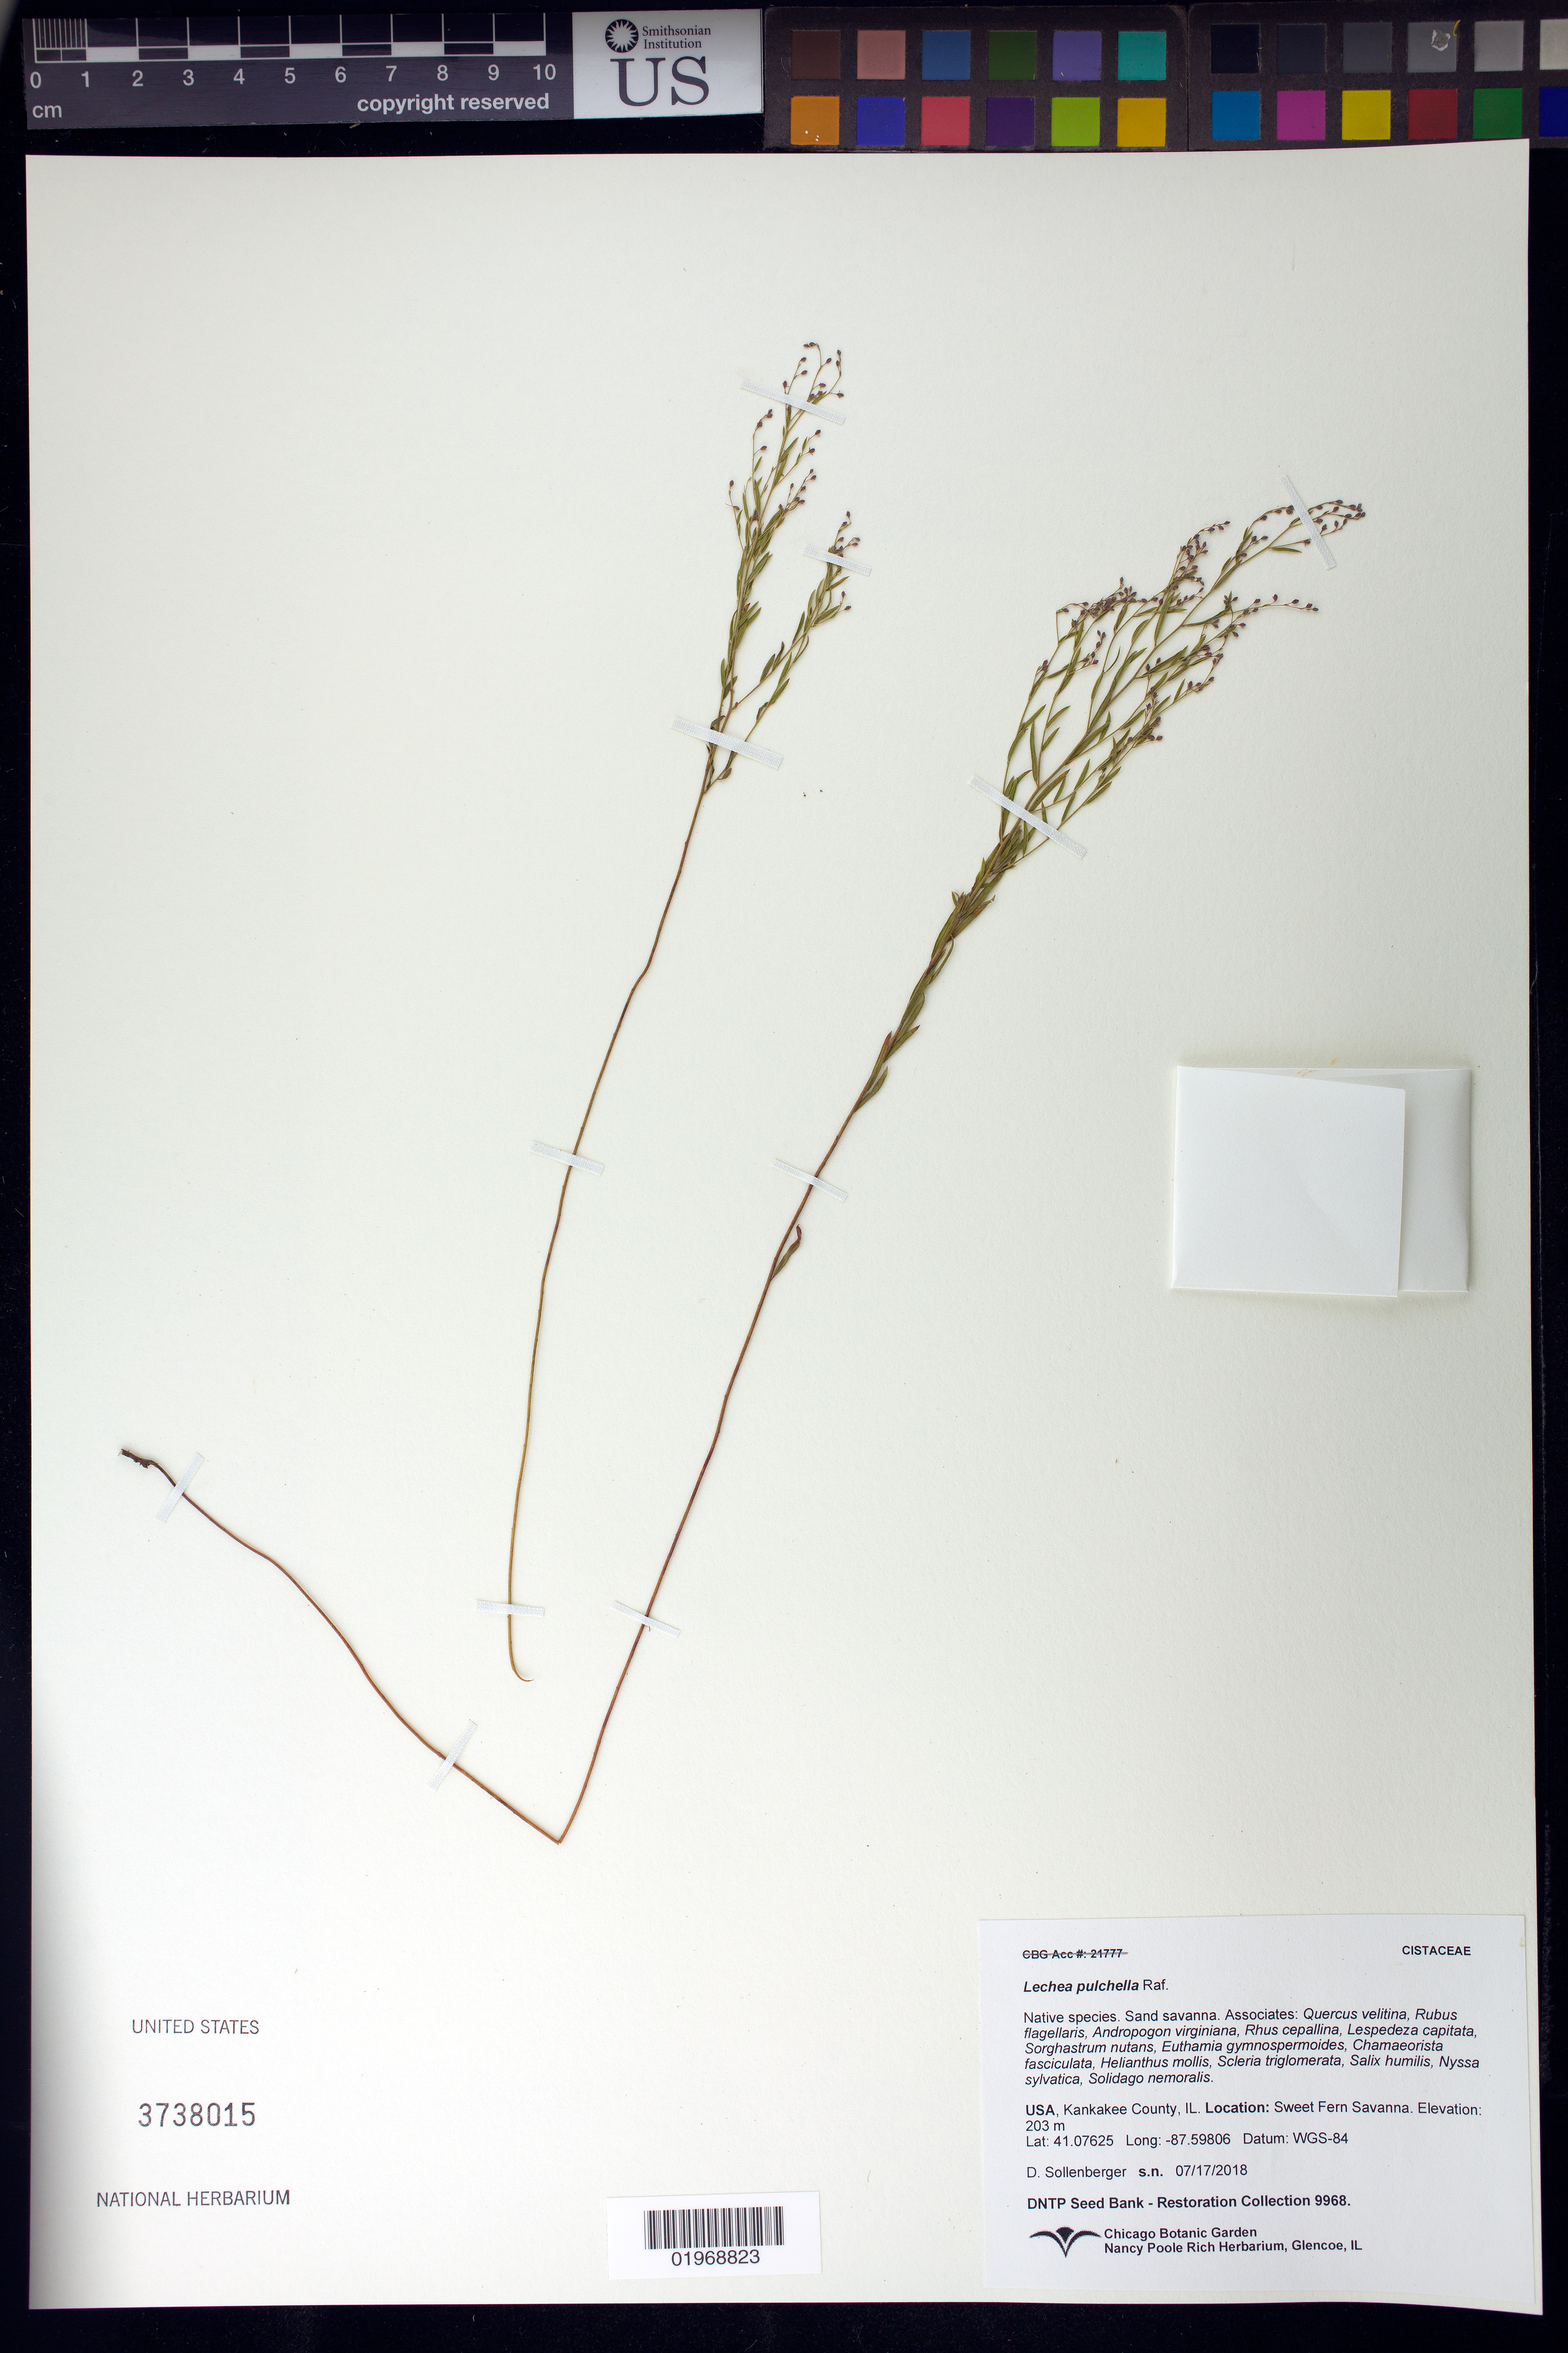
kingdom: Plantae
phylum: Tracheophyta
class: Magnoliopsida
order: Malvales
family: Cistaceae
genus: Lechea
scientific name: Lechea pulchella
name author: Raf.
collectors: D. Sollenberger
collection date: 2018-07-17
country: United States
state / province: Illinois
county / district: Kankakee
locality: Sweet Fern Savanna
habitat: Sand savanna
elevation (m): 203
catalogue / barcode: US 3738015